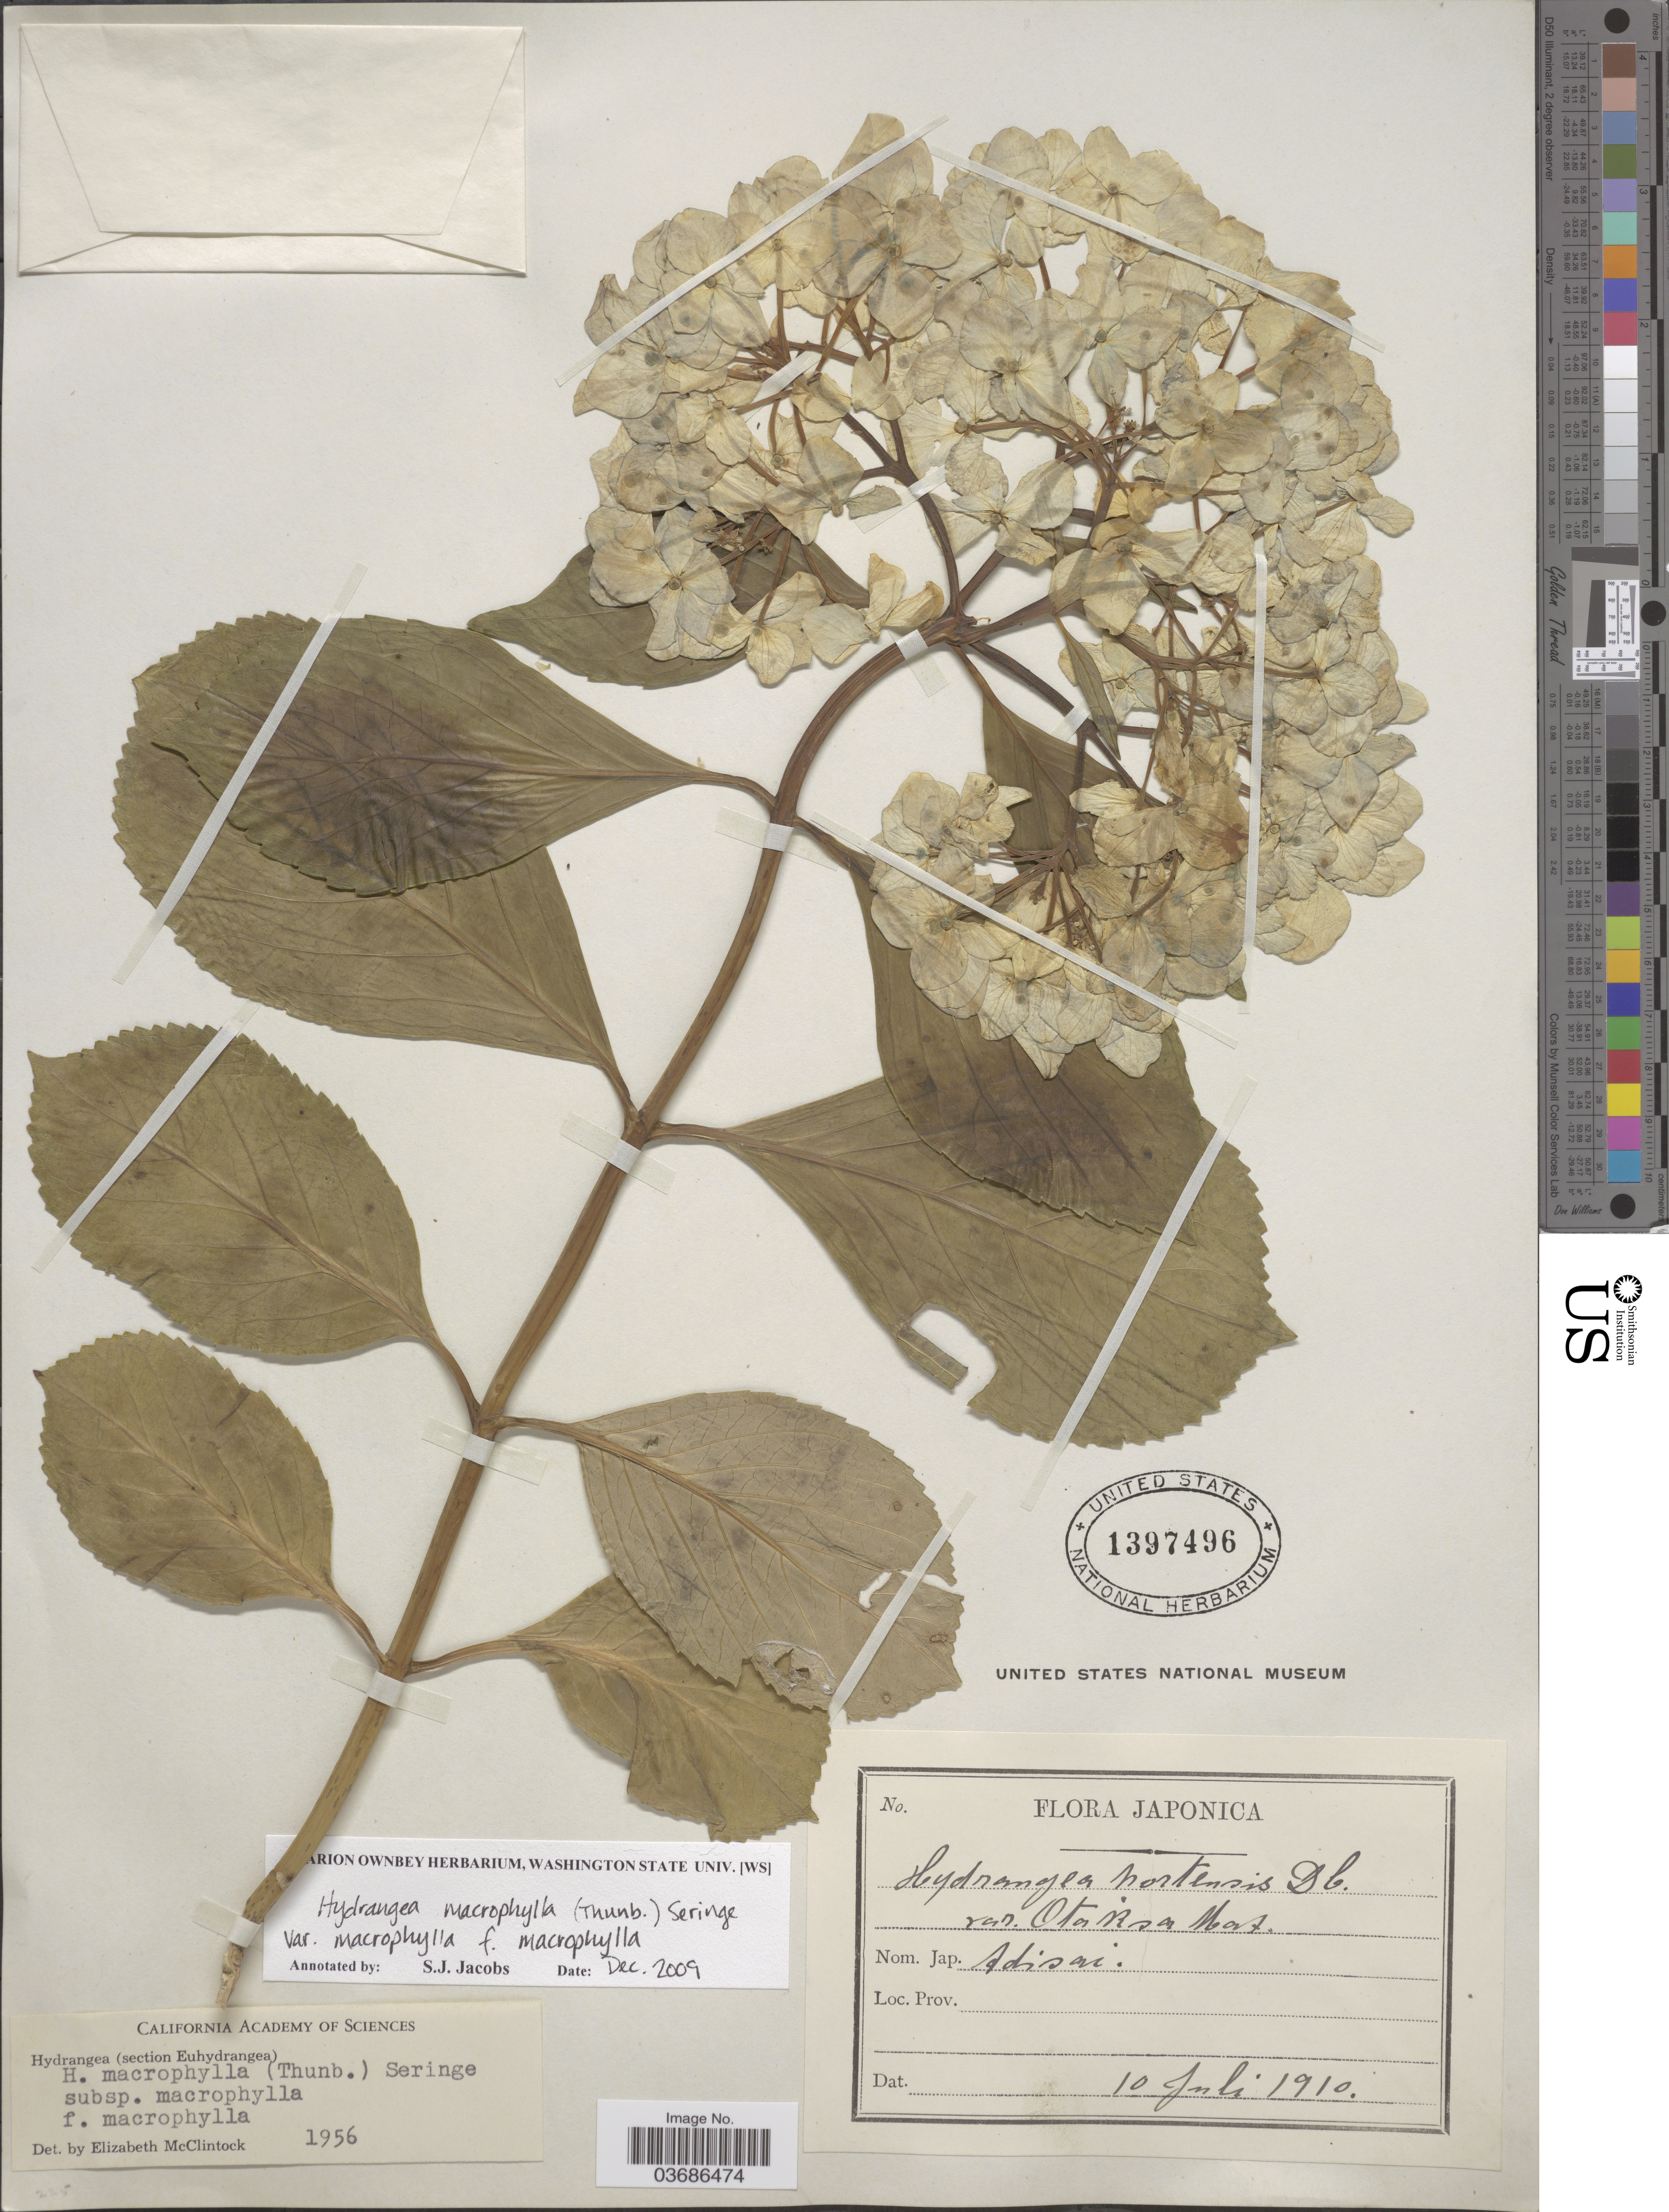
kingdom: Plantae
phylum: Tracheophyta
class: Magnoliopsida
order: Cornales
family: Hydrangeaceae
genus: Hydrangea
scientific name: Hydrangea macrophylla subsp. macrophylla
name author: (Thunb.) Ser.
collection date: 1910-07-10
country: Japan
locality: Japonica.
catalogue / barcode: US 1397496